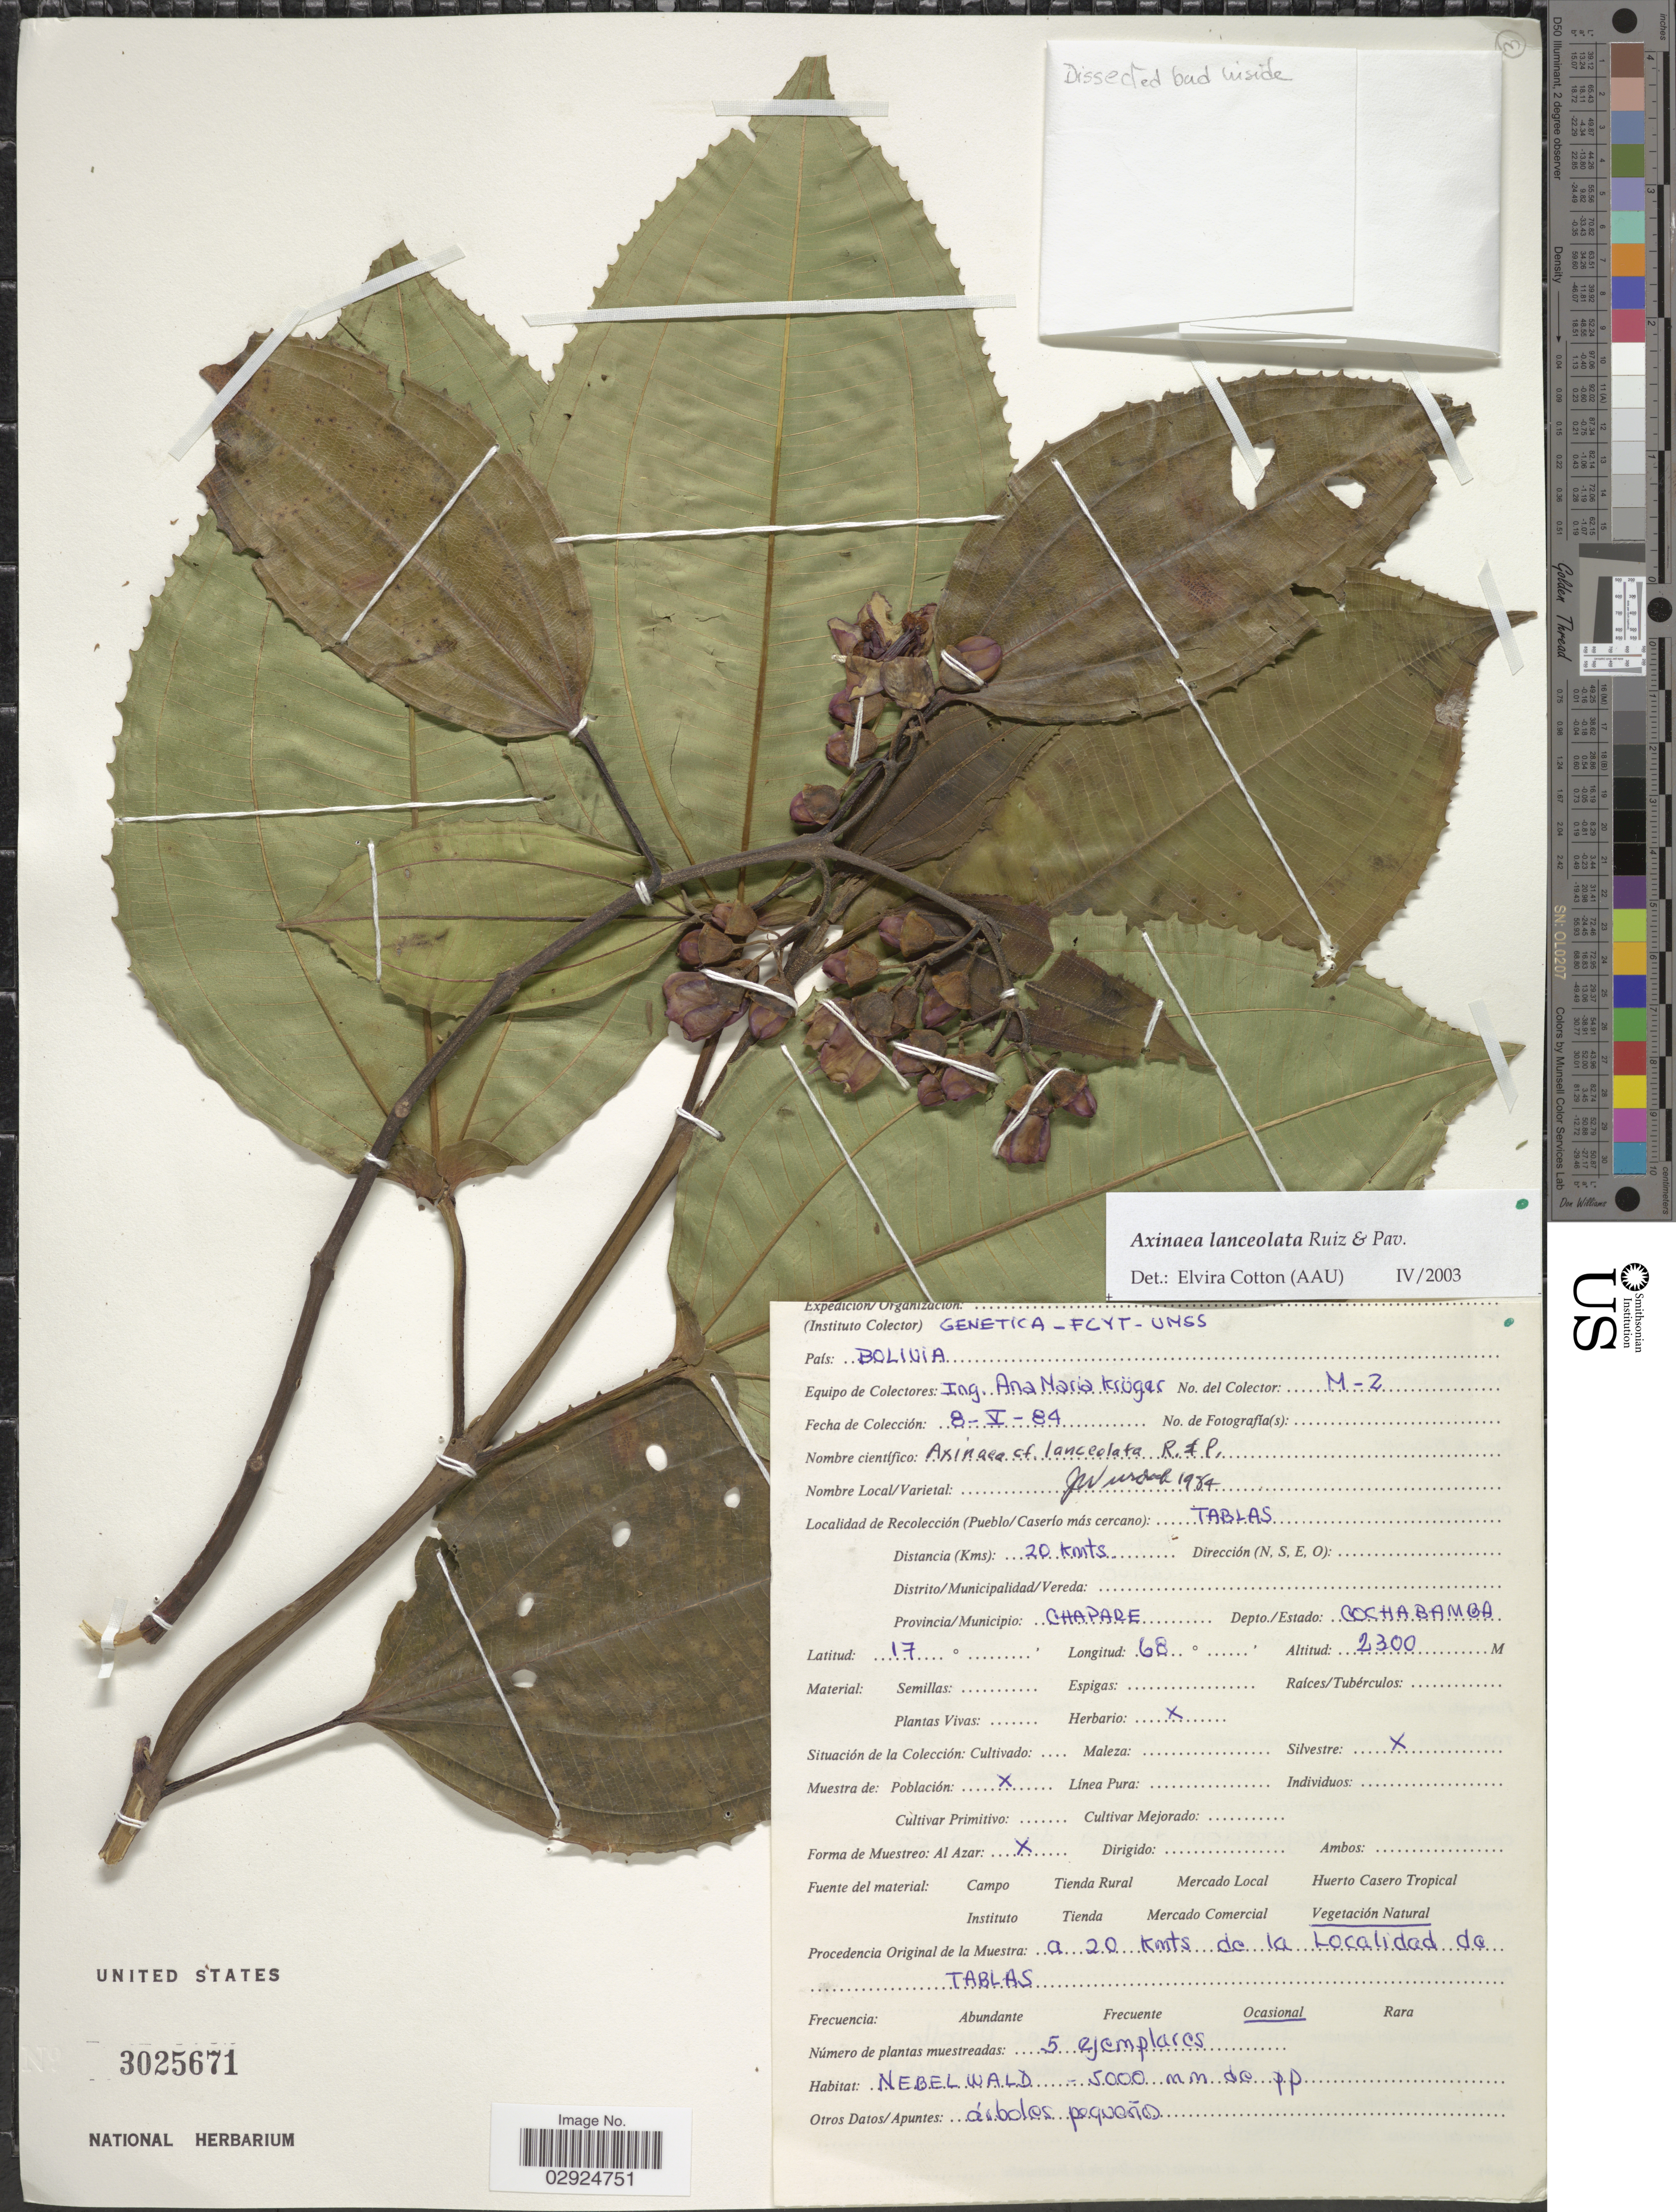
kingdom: Plantae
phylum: Tracheophyta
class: Magnoliopsida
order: Myrtales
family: Melastomataceae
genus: Axinaea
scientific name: Axinaea lanceolata Ruiz & Pav.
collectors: I. Kruger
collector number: M-2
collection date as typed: Transcribed d/m/y: 8/5/84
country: Bolivia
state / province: Cochabamba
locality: Tablas. 20 kmts. Provincia/Municipio: Chapare. Depto./Estado: Cochabamba. A 20 kmts de la Localidad da Tablas.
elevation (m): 2300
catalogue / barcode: US 3025671